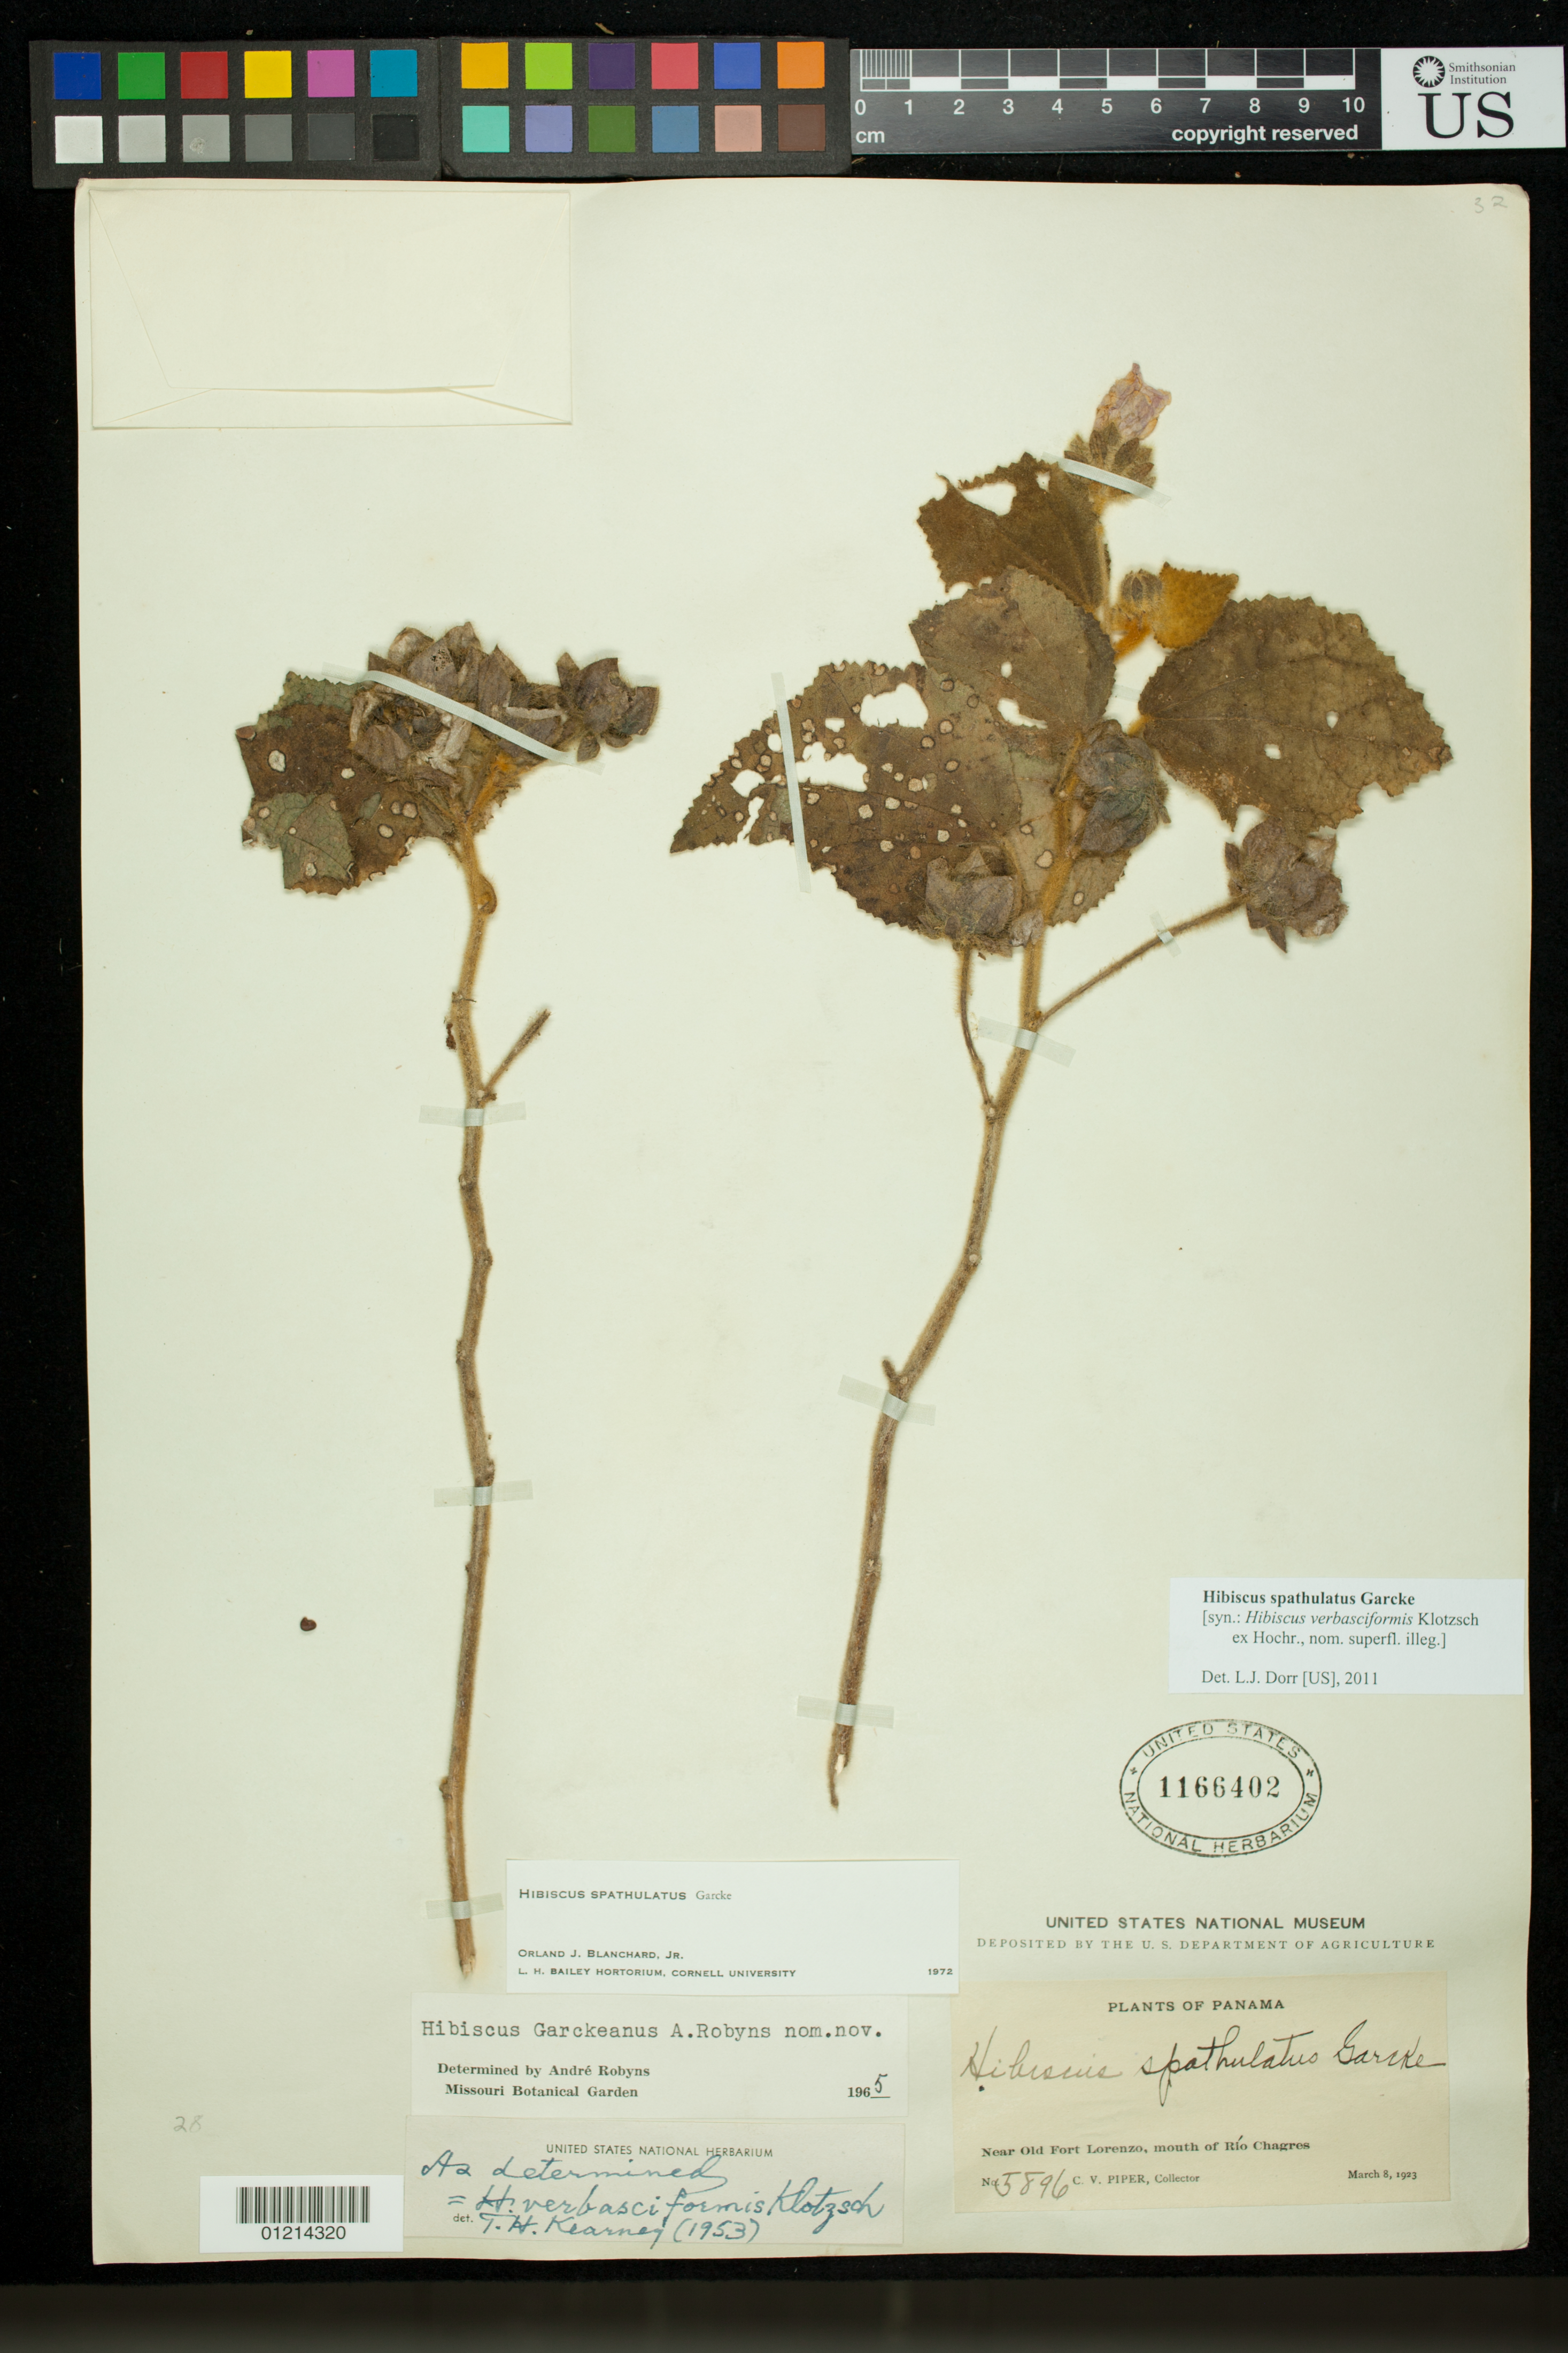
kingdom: Plantae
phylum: Tracheophyta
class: Magnoliopsida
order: Malvales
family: Malvaceae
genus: Hibiscus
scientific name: Hibiscus spathulatus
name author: Garcke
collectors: C. V. Piper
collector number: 5896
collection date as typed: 08 Mar 1923 or 03 Aug 1923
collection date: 1923-03-08 or 1923-08-03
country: Panama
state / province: Colón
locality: Near Old Fort Lorenzo, mouth of Río Chagres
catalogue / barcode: US 1166402